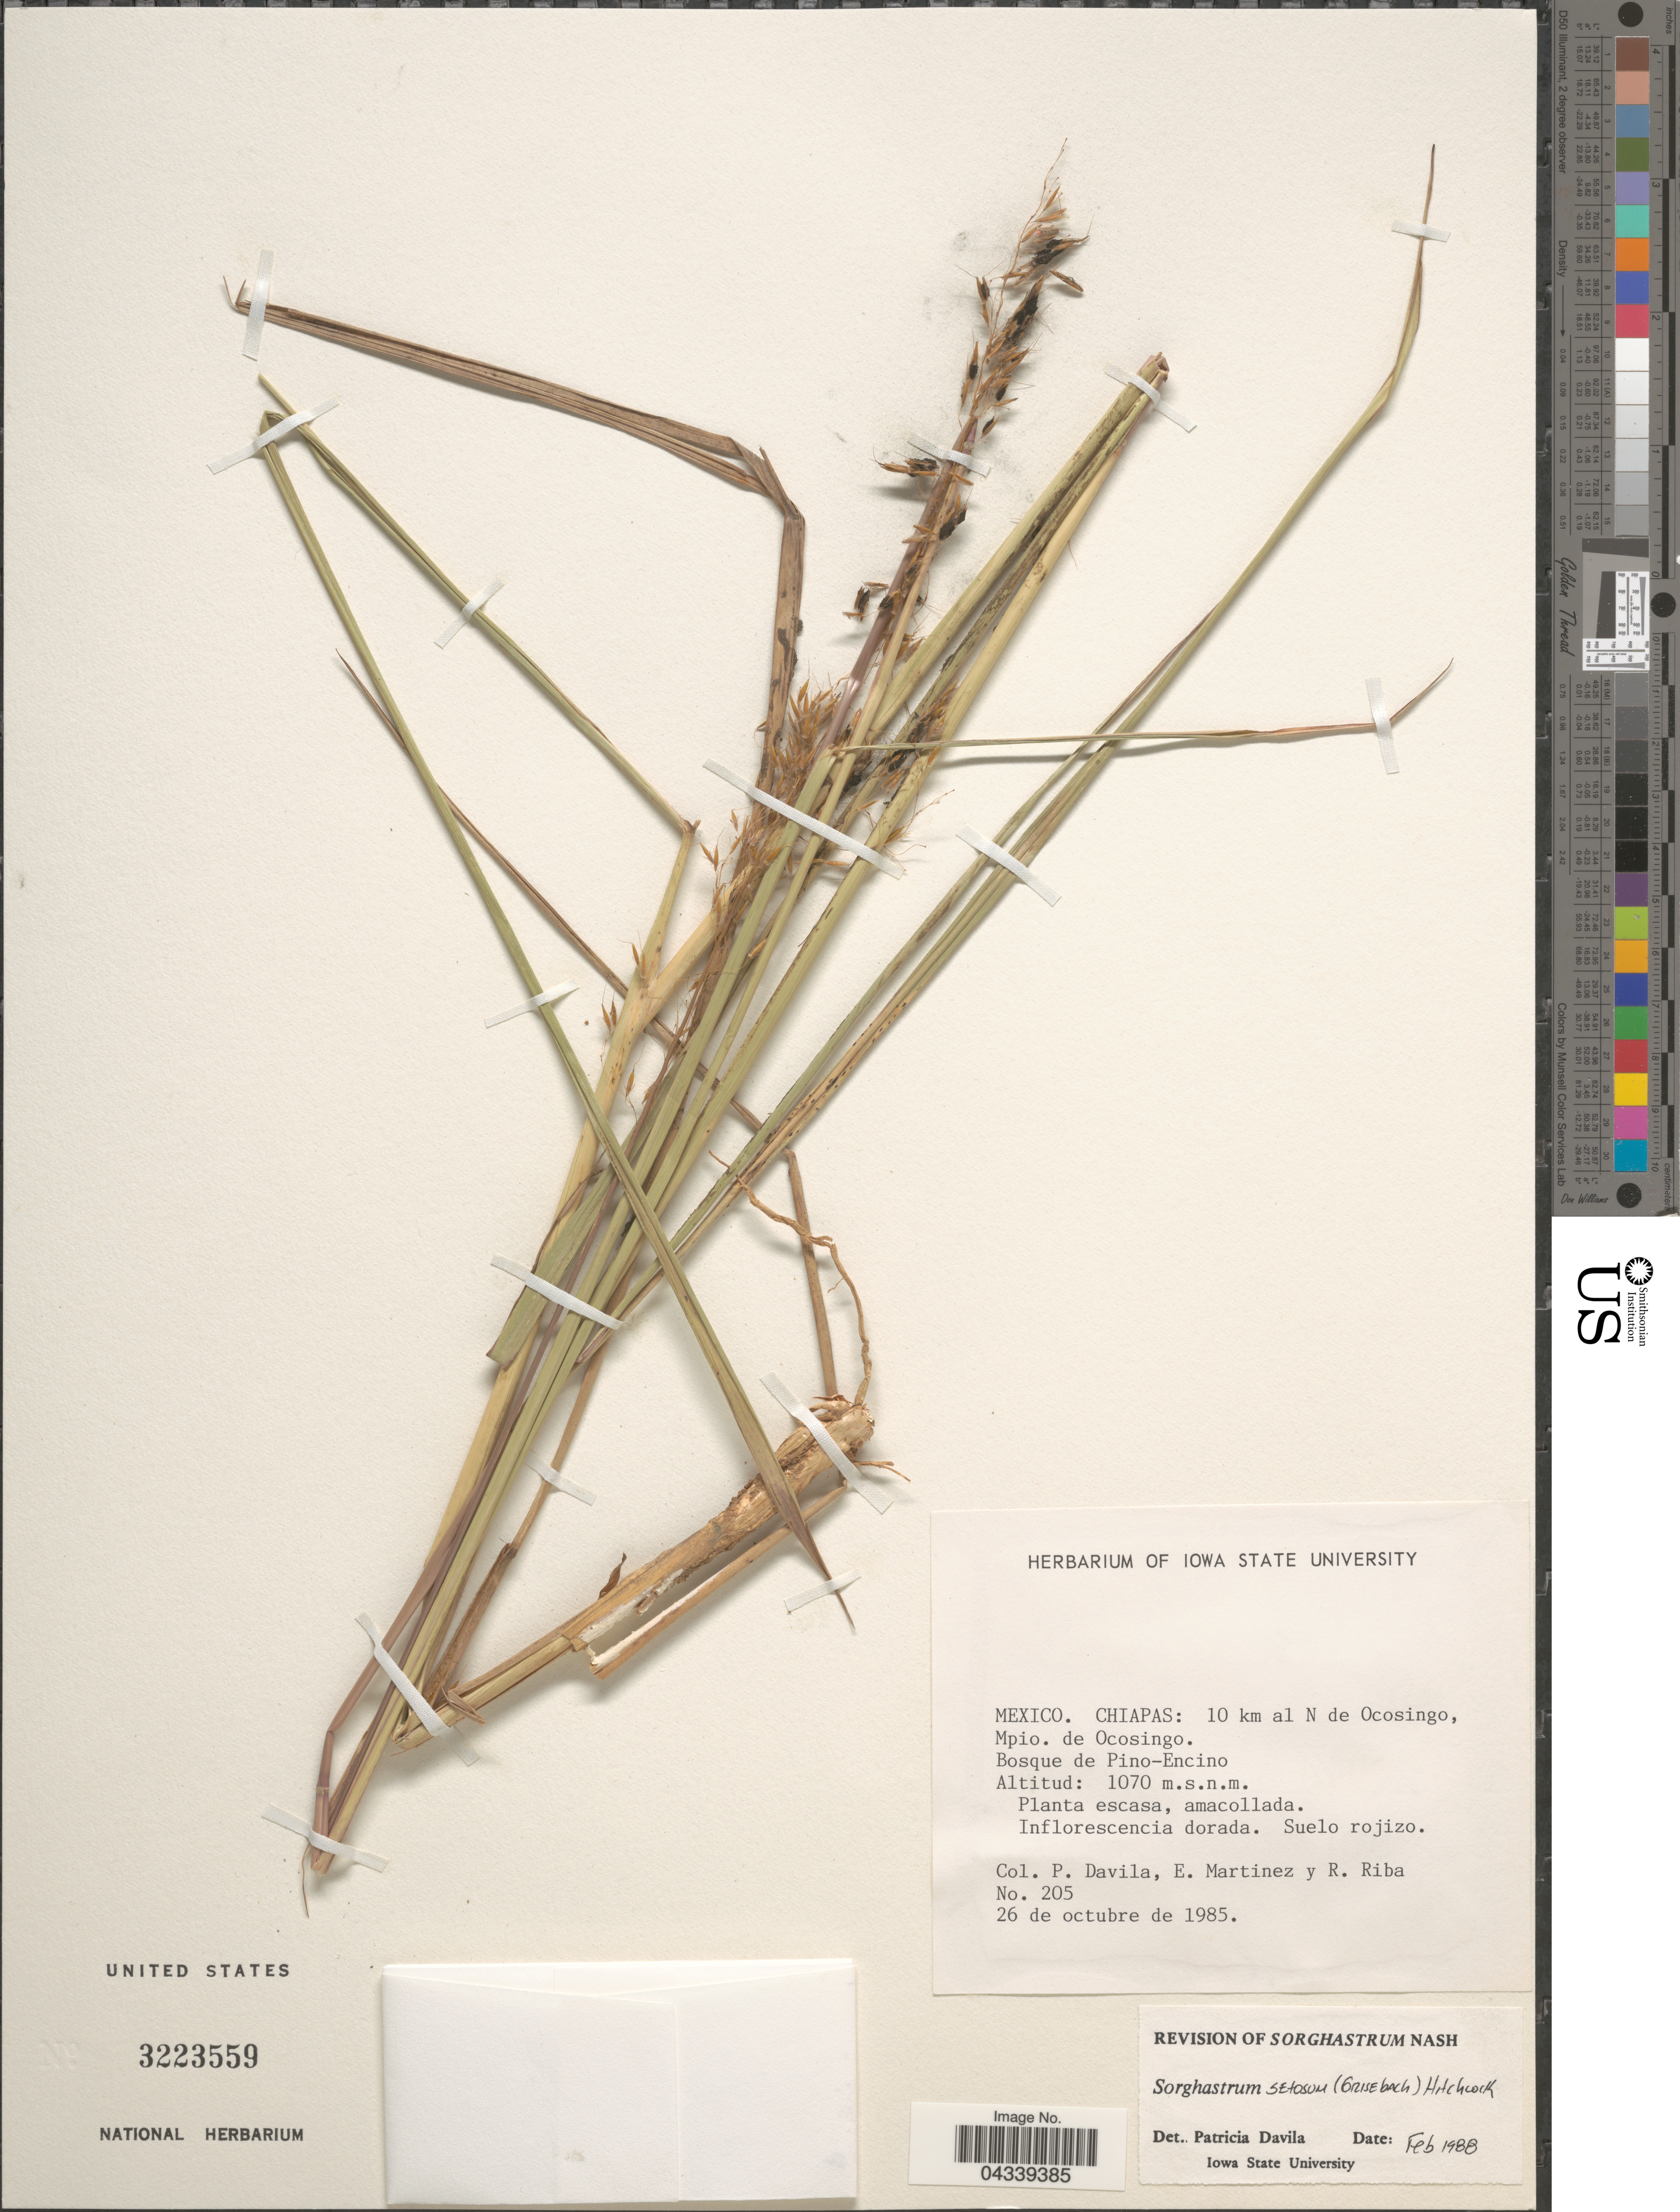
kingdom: Plantae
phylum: Tracheophyta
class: Liliopsida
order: Poales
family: Poaceae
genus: Sorghastrum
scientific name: Sorghastrum setosum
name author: (Griseb.) Hitchc.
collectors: P. Dávila, E. Martínez & R. Riba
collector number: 205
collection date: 1985-10-26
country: Mexico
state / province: Chiapas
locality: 10 km al N de Ocosingo, Mpio. de Ocosingo. Bosque de Pino-Encino.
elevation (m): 1070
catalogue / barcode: US 3223559